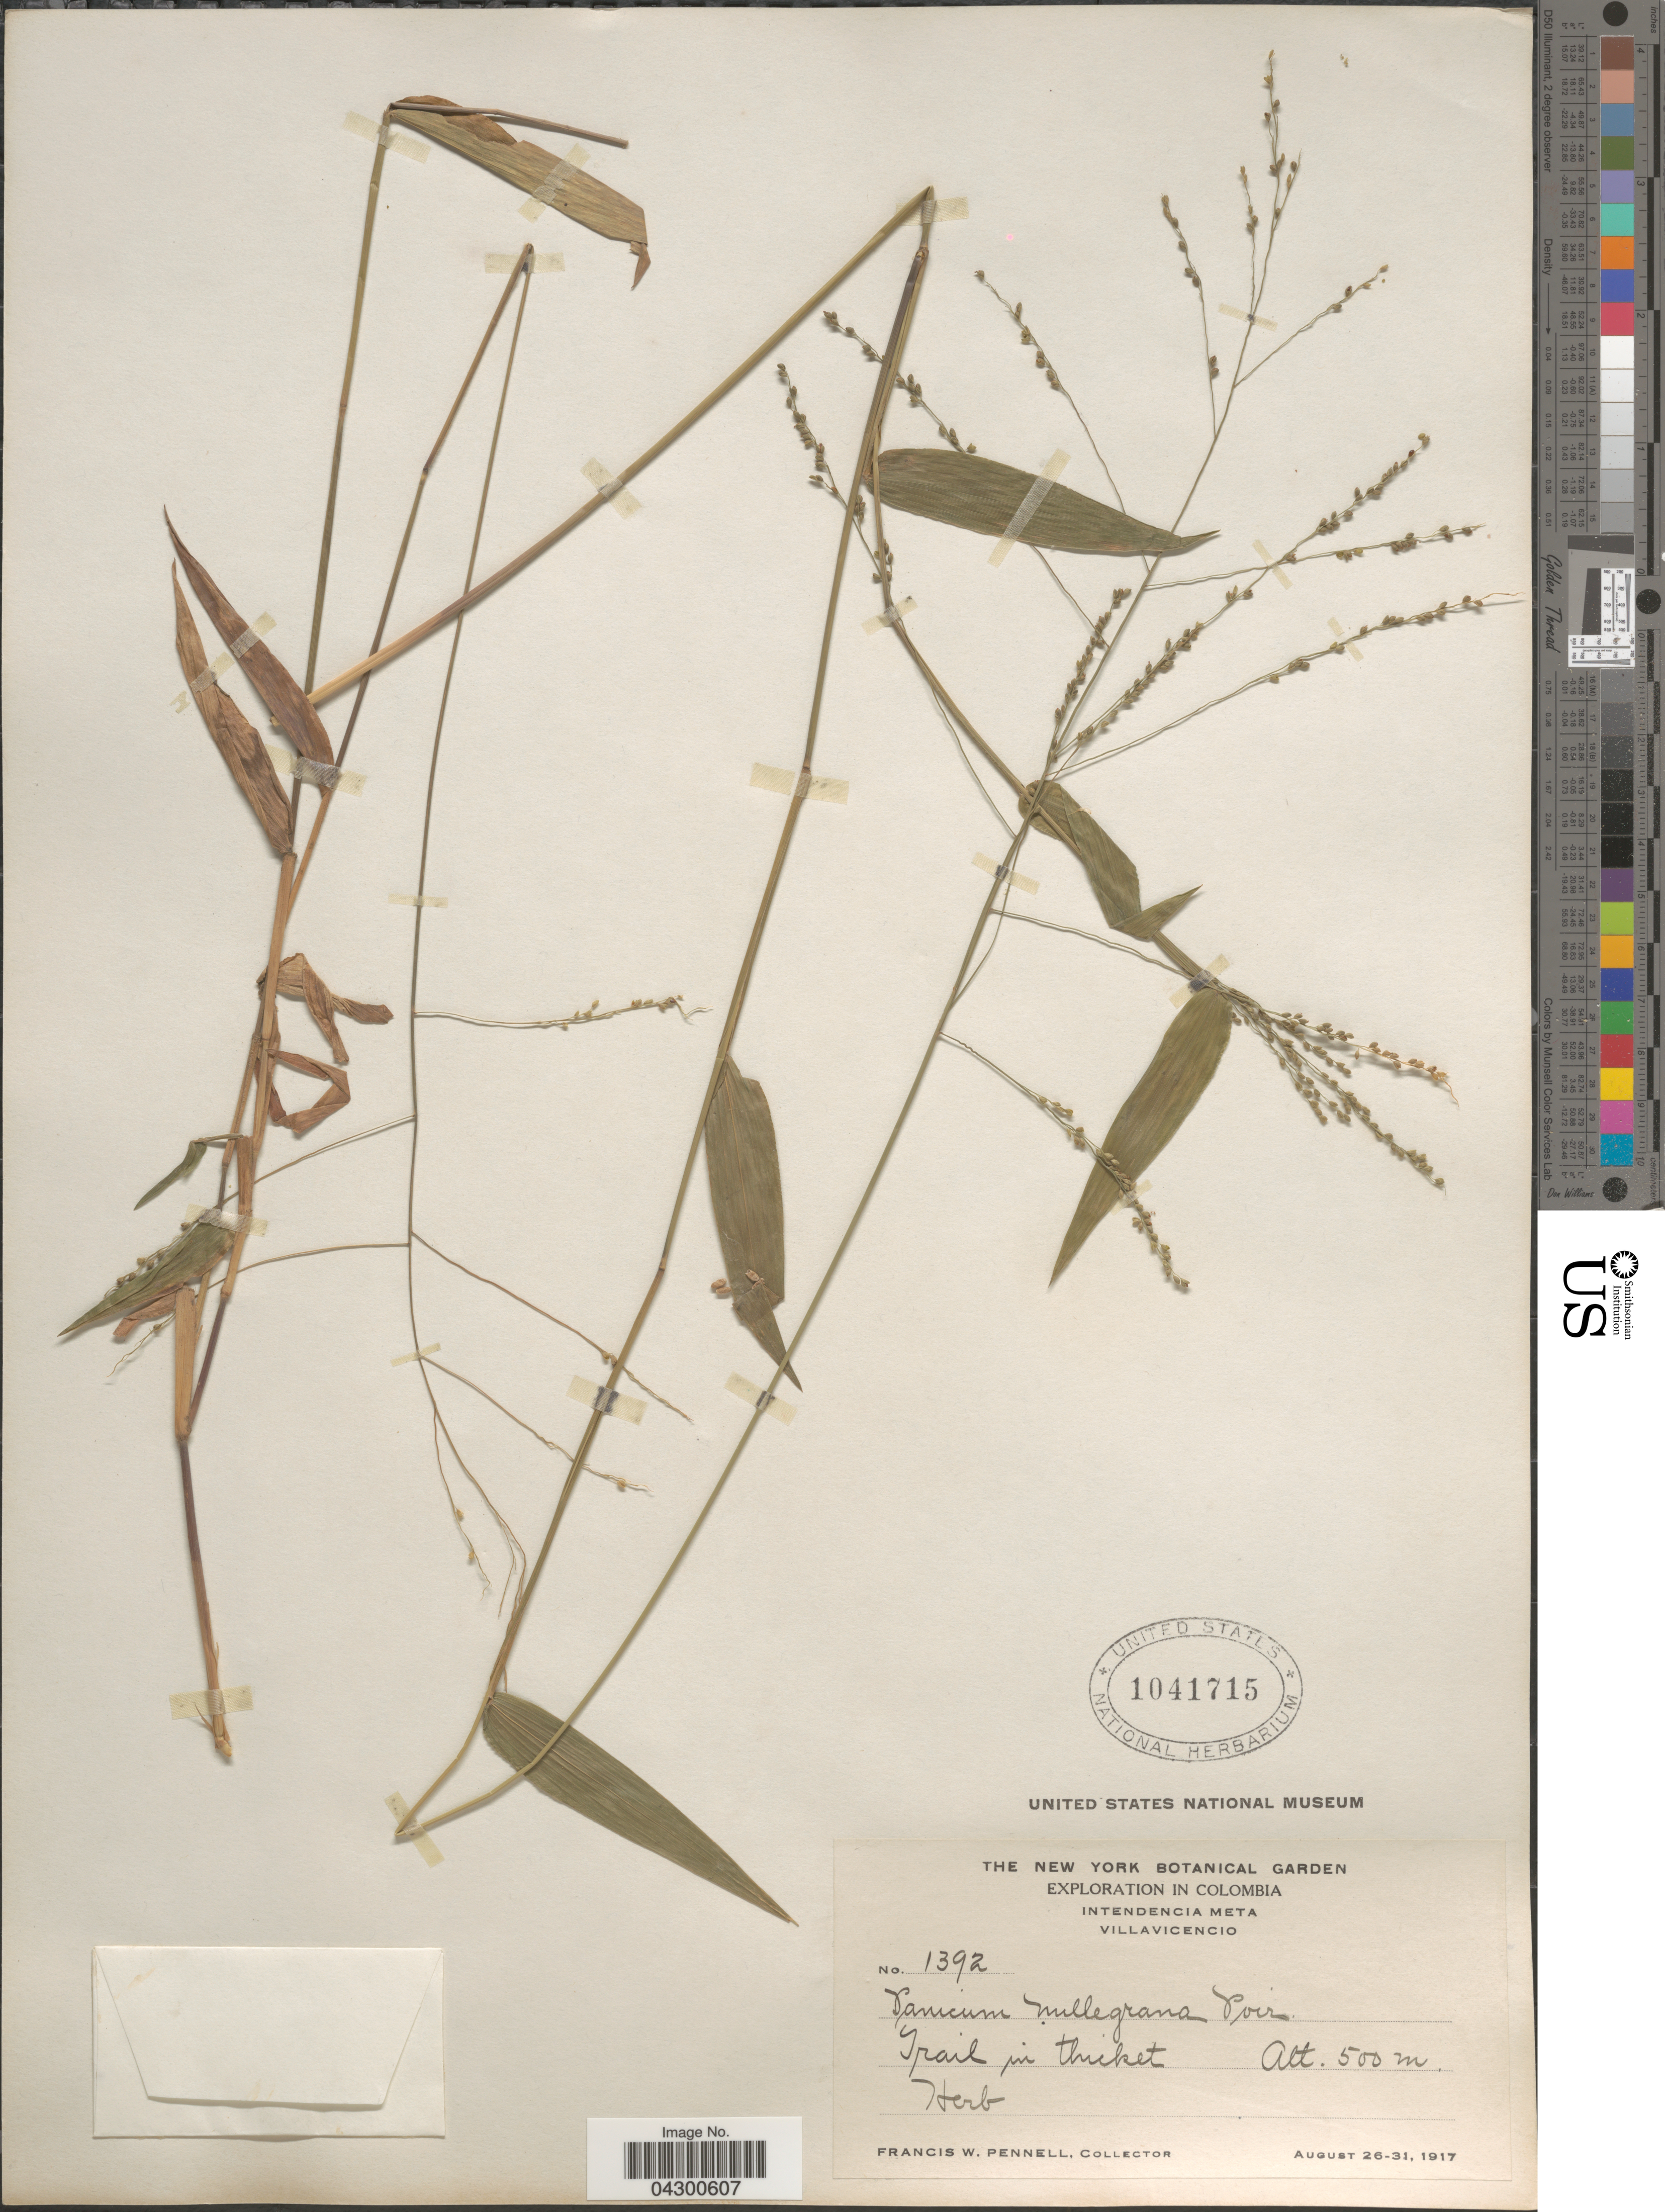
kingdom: Plantae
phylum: Tracheophyta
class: Liliopsida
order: Poales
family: Poaceae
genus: Panicum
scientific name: Panicum sellowii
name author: Nees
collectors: F. W. Pennell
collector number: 1392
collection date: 1917-08-26/1917-08-31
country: Colombia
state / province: Meta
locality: Exploration in Colombia. Indentencia Meta. Villavicencio. Trail in thicket.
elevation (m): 500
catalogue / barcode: US 1041715